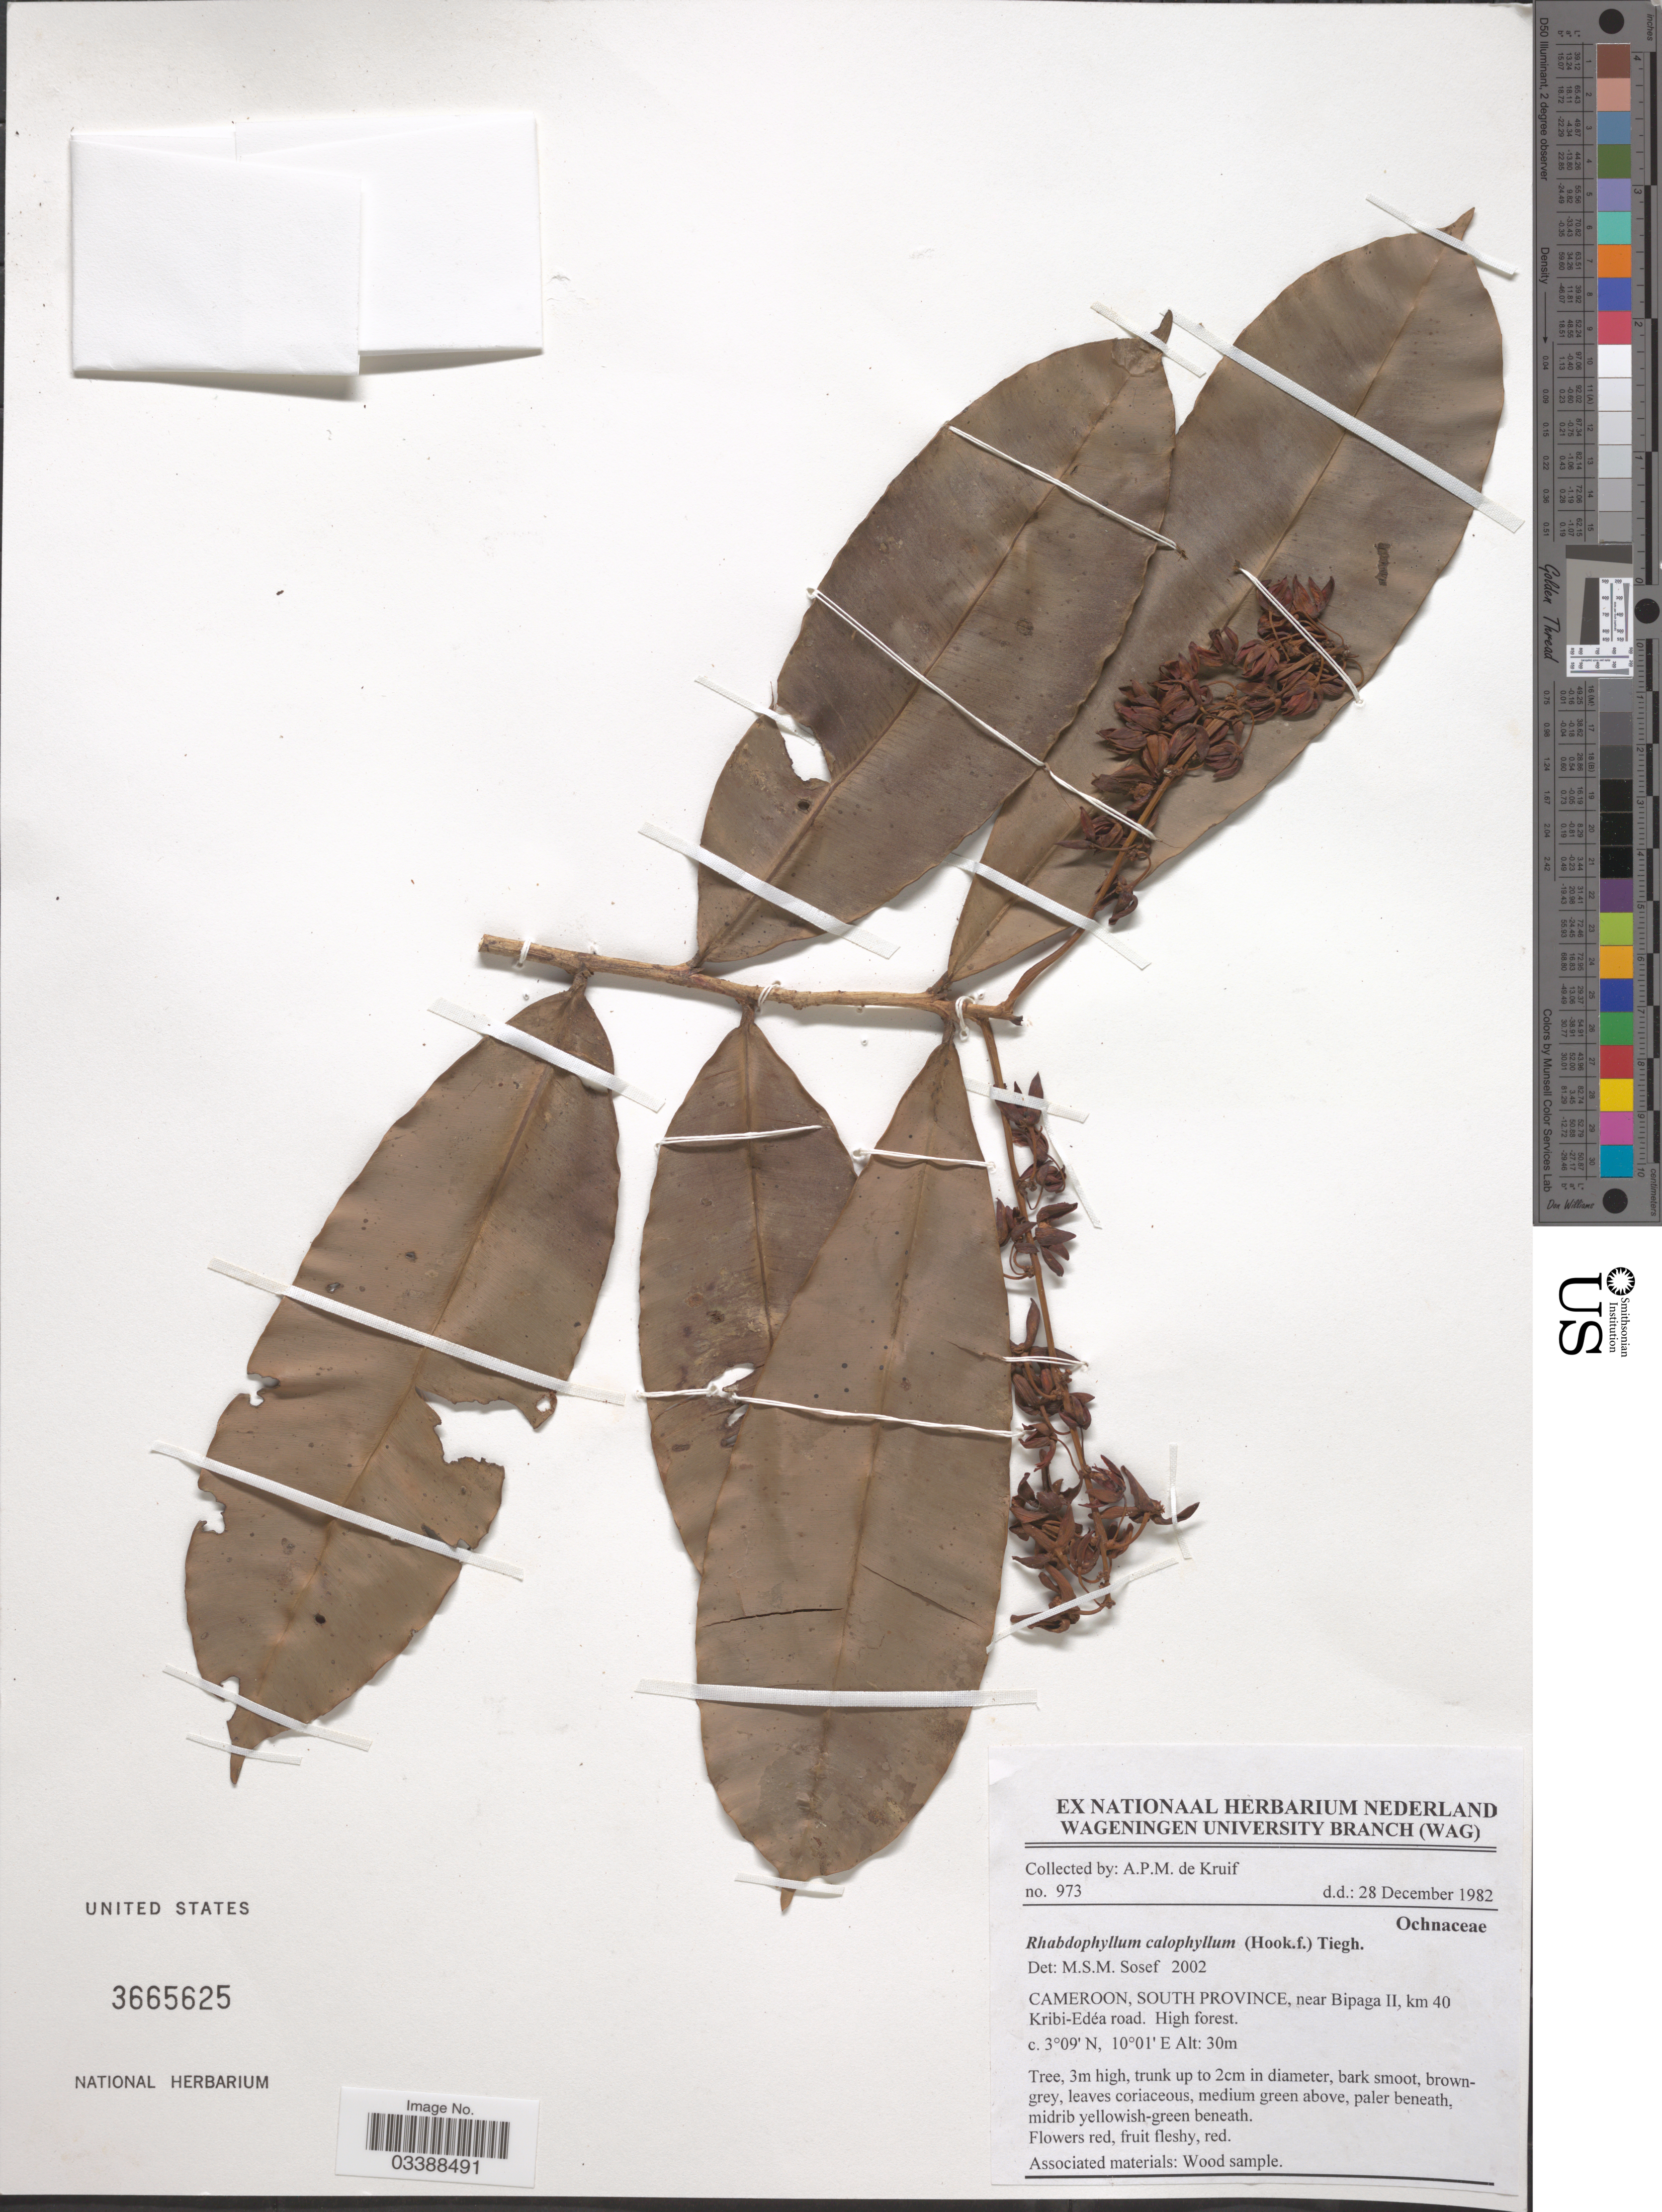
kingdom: Plantae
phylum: Tracheophyta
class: Magnoliopsida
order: Malpighiales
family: Ochnaceae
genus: Rhabdophyllum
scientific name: Rhabdophyllum calophyllum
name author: (Hook. f.) Tiegh.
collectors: A. P. de Kruif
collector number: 973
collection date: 1982-12-28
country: Cameroon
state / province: Sud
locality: South Province, near Bipaga II, km 40 Kribi-Edéa road.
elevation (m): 30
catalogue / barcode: US 3665625